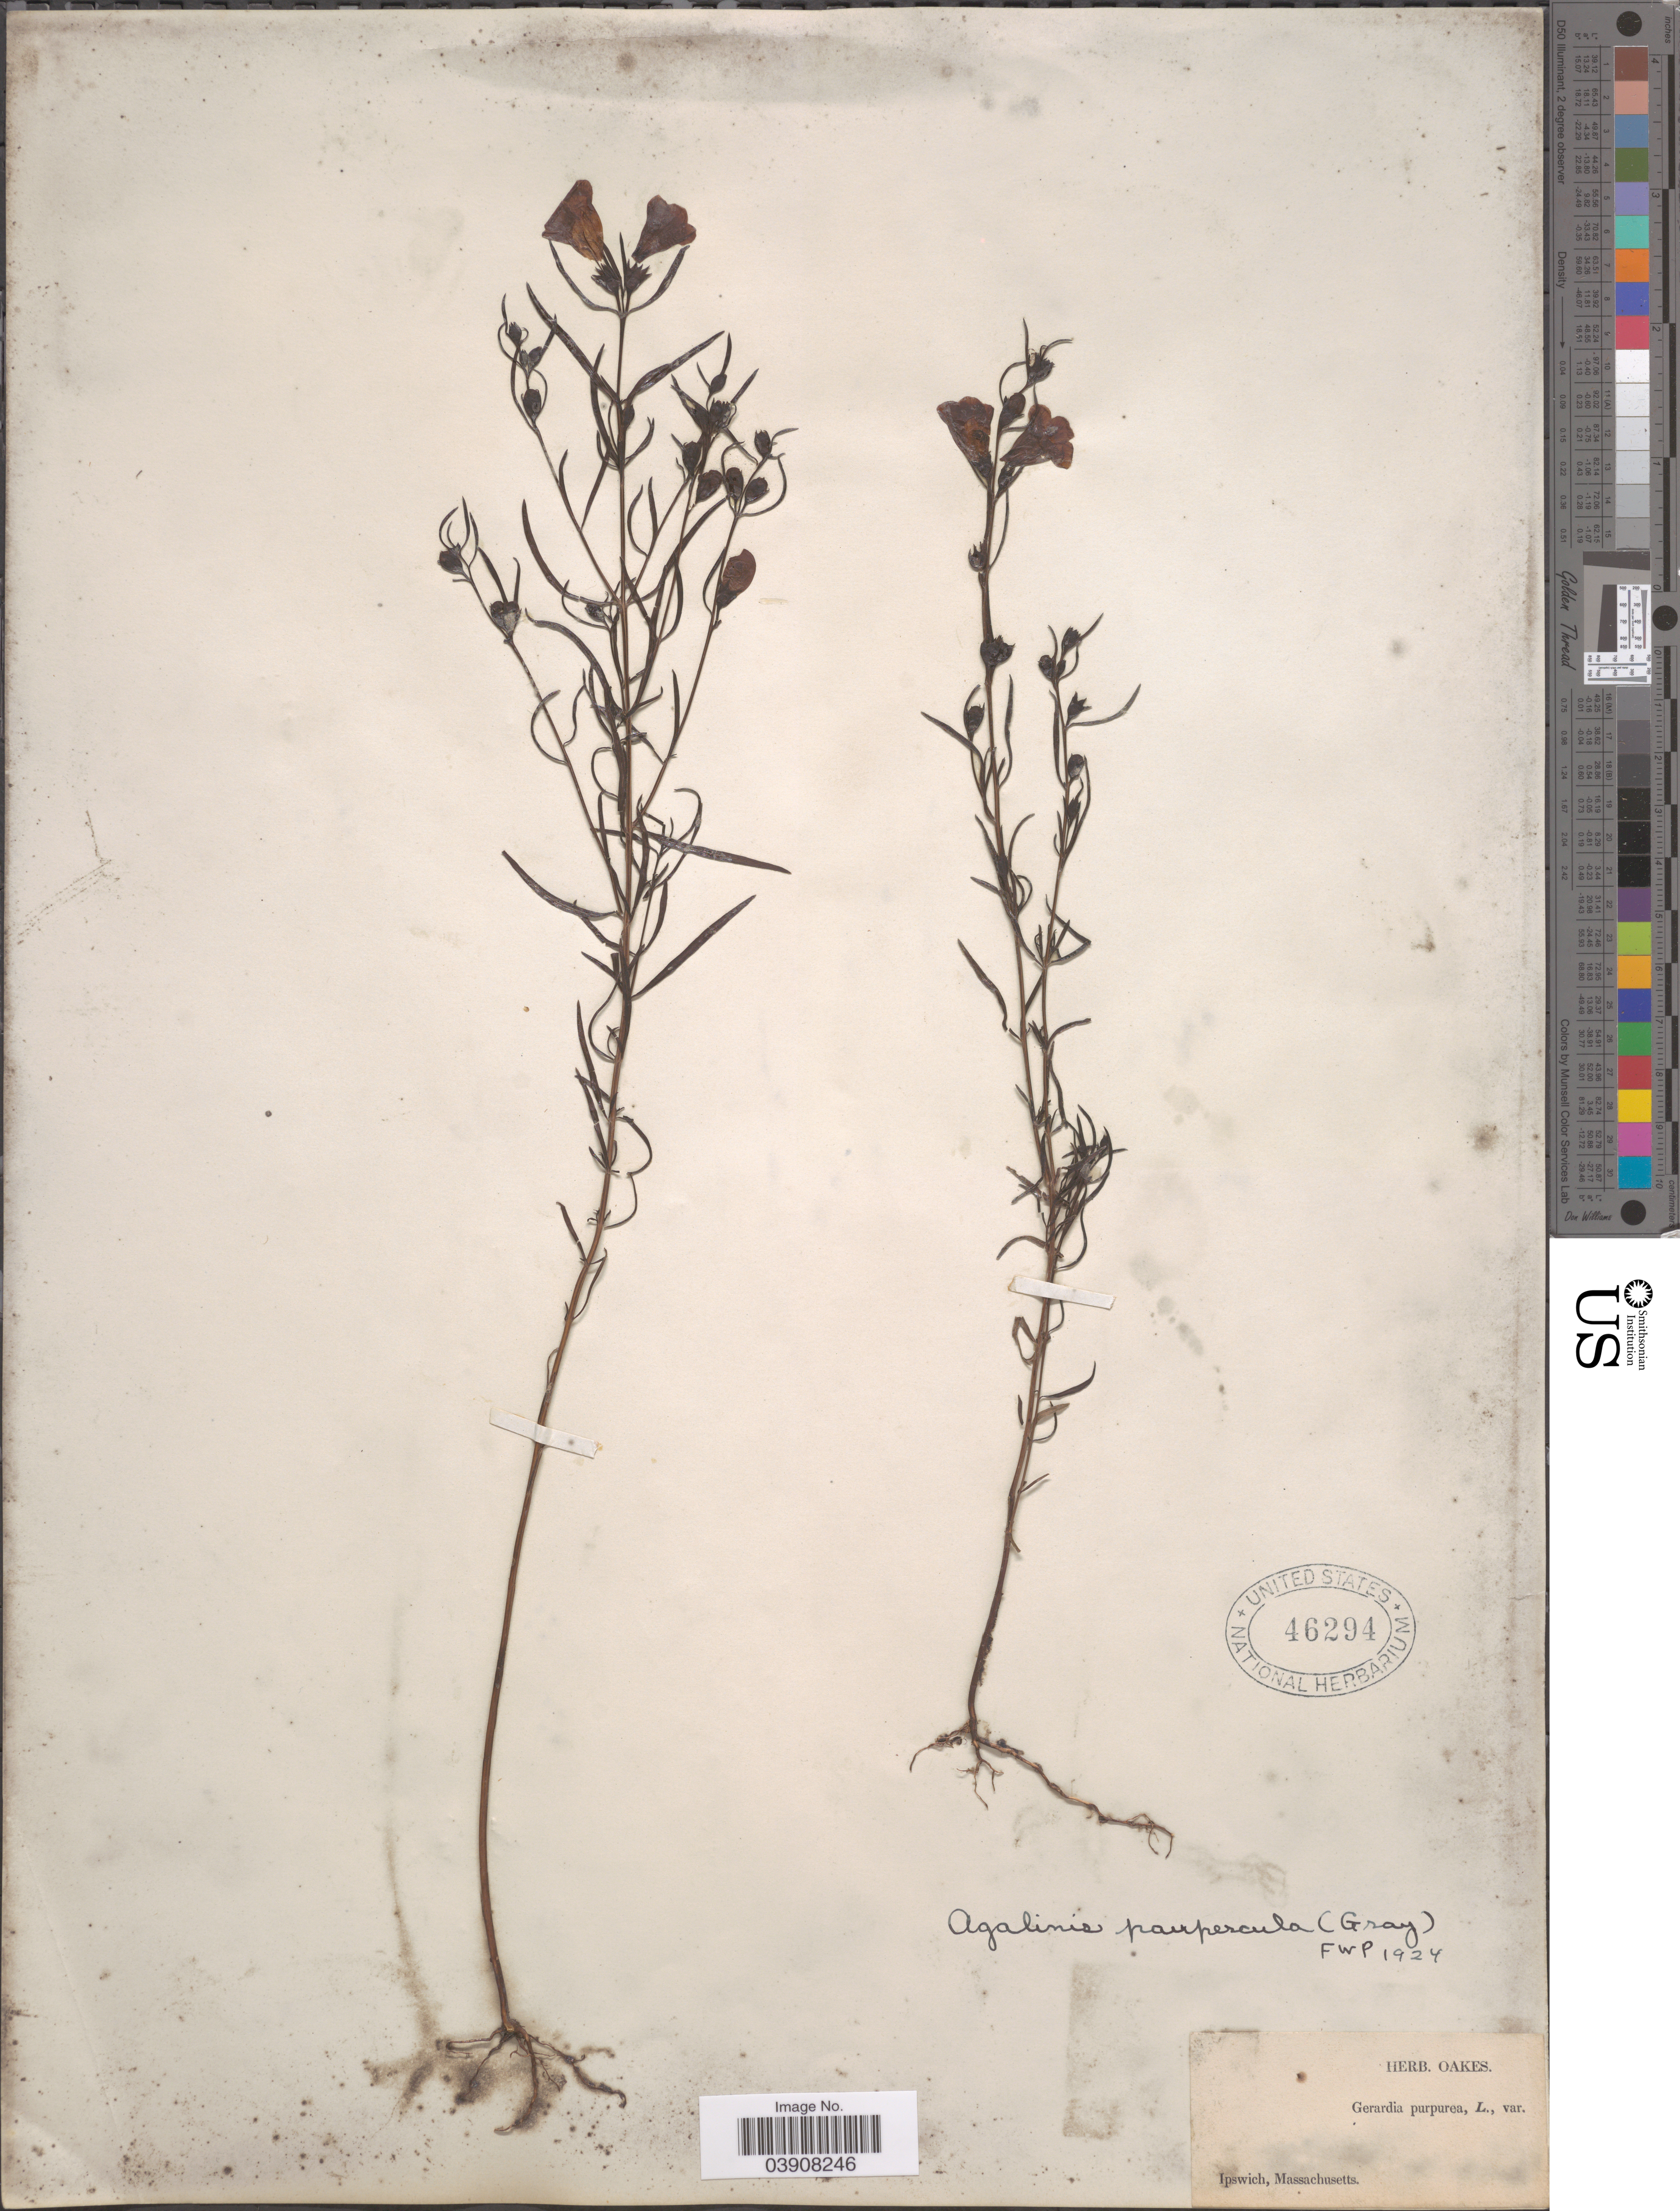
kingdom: Plantae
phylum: Tracheophyta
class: Magnoliopsida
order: Lamiales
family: Orobanchaceae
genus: Agalinis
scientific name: Agalinis paupercula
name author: (A. Gray) Britton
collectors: ex herb. Oakes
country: United States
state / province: Massachusetts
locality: Ipswich.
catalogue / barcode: US 46294